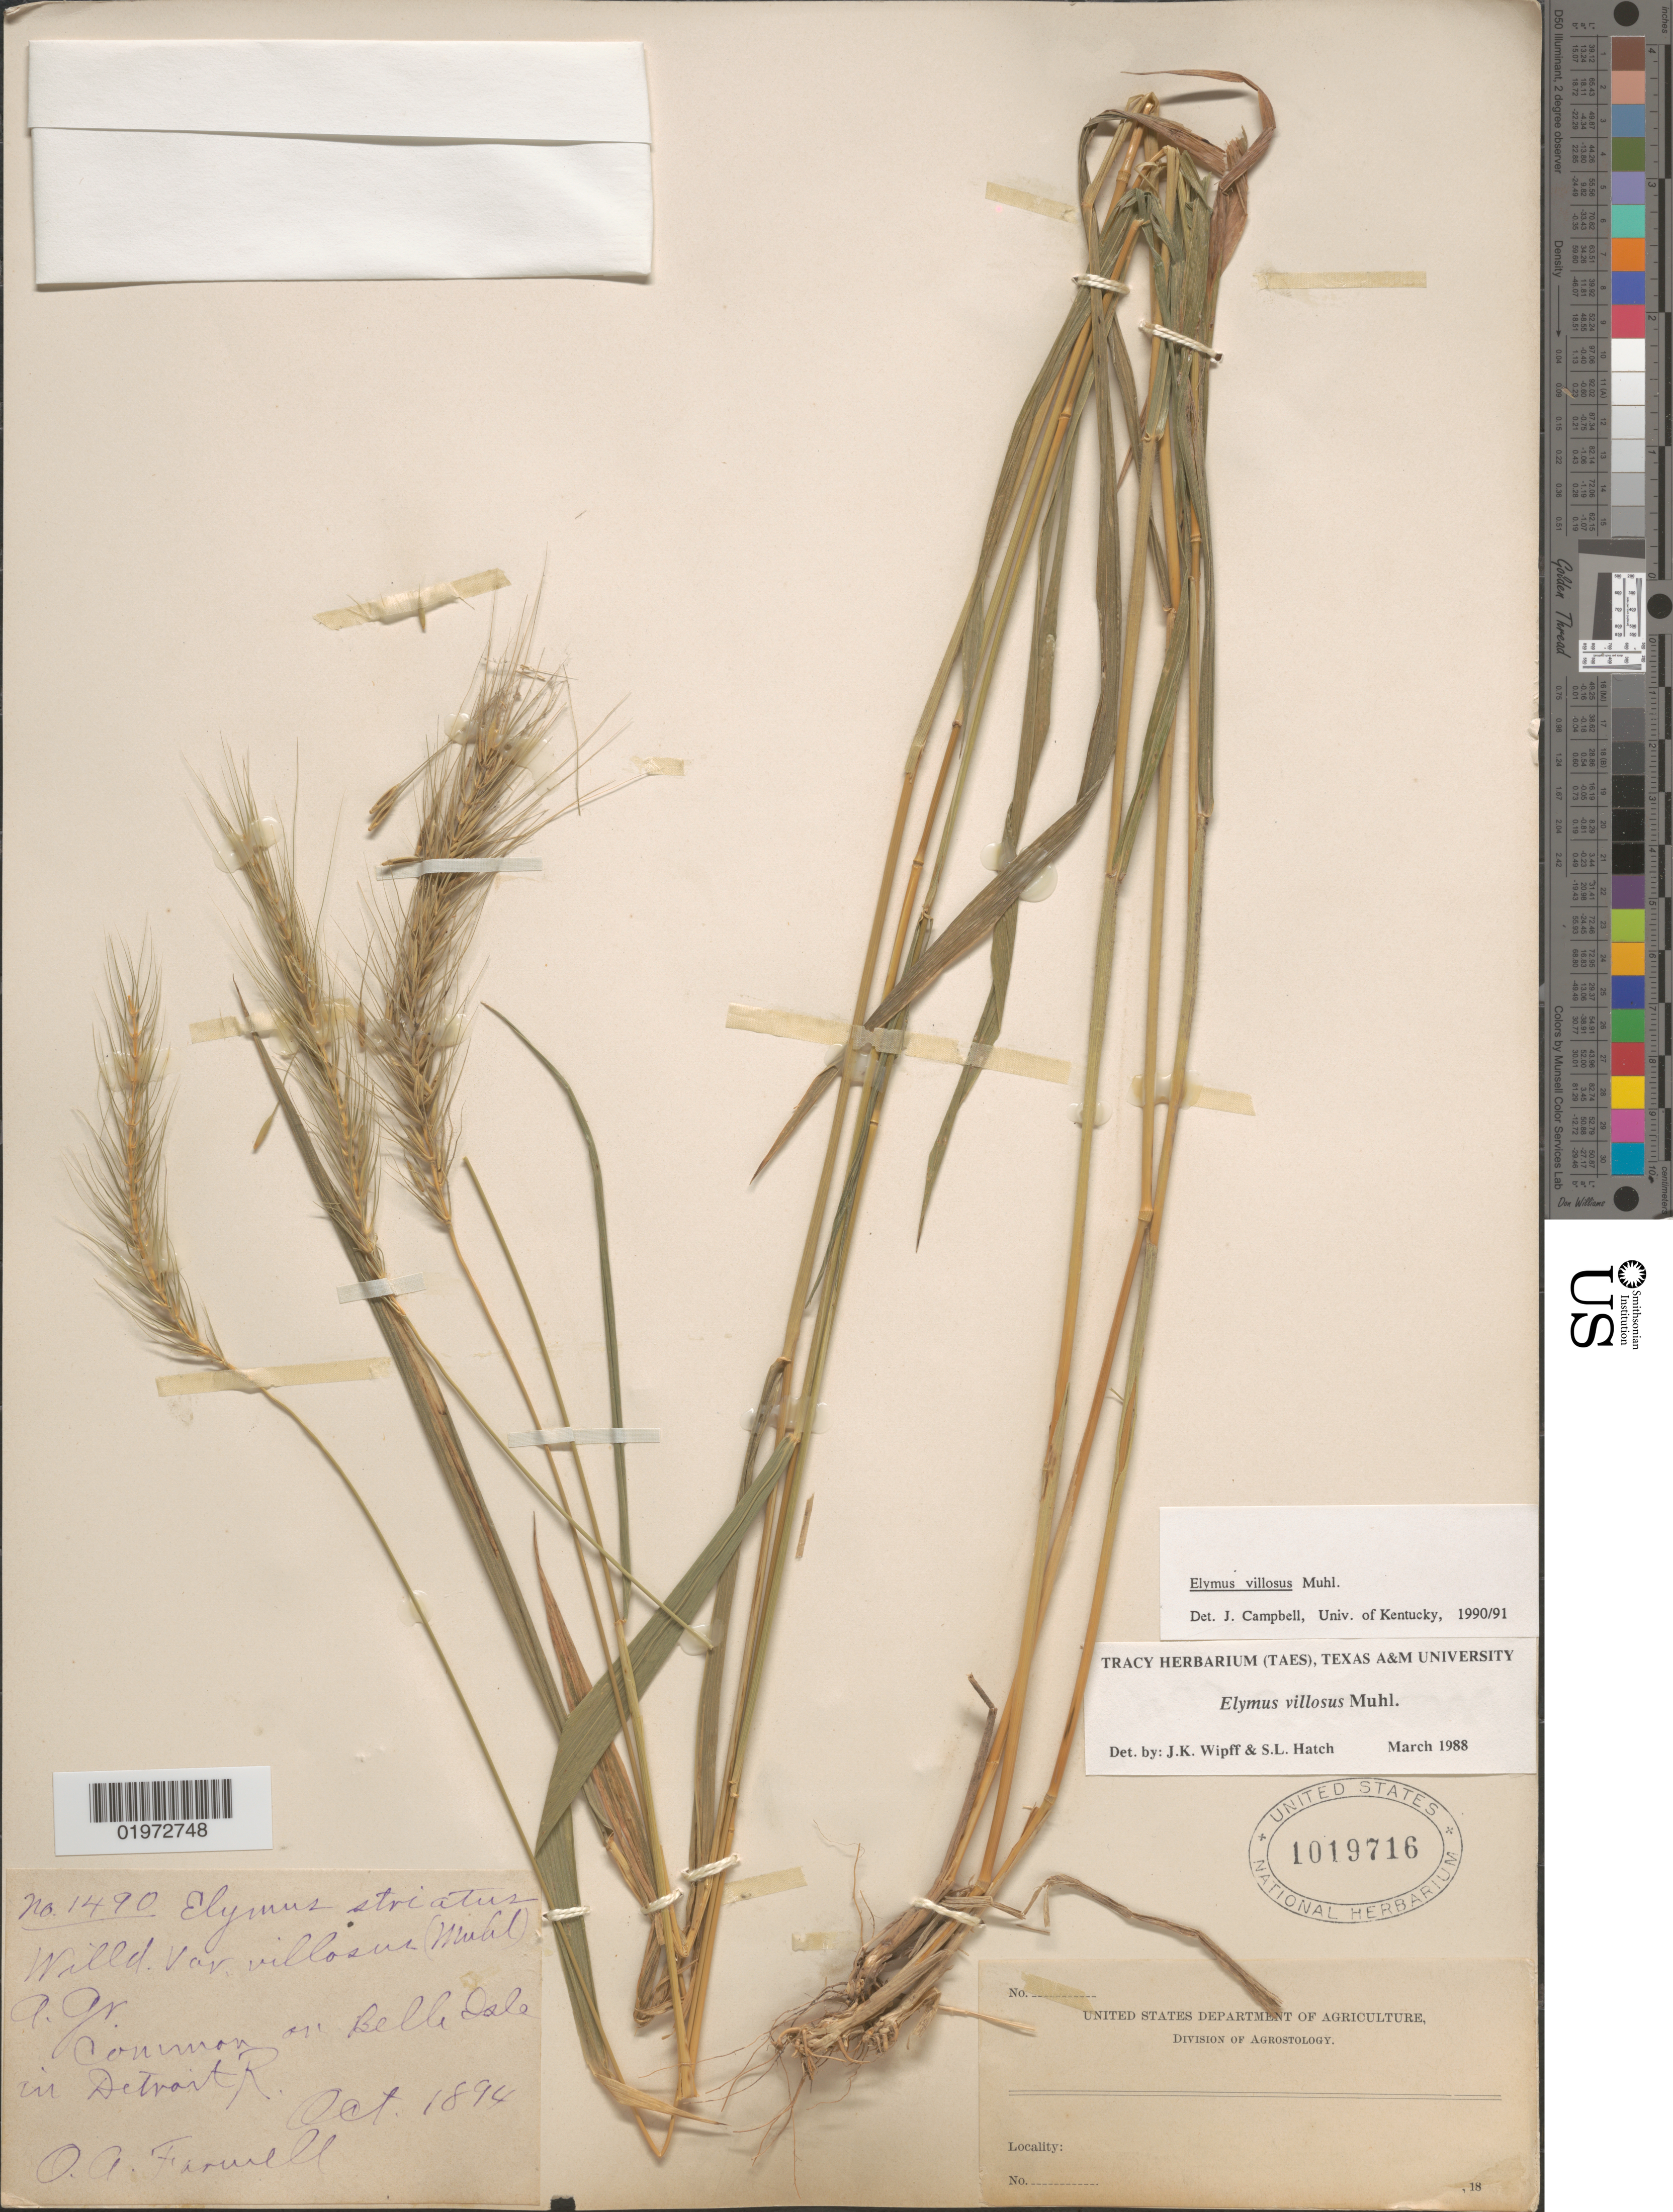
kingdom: Plantae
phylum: Tracheophyta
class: Liliopsida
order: Poales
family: Poaceae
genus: Elymus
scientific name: Elymus villosus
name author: Muhl. ex Willd.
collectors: O. Farwell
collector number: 1490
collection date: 1894-10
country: United States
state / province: Michigan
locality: Common on Belle Isle in Detroit R.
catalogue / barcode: US 1019716